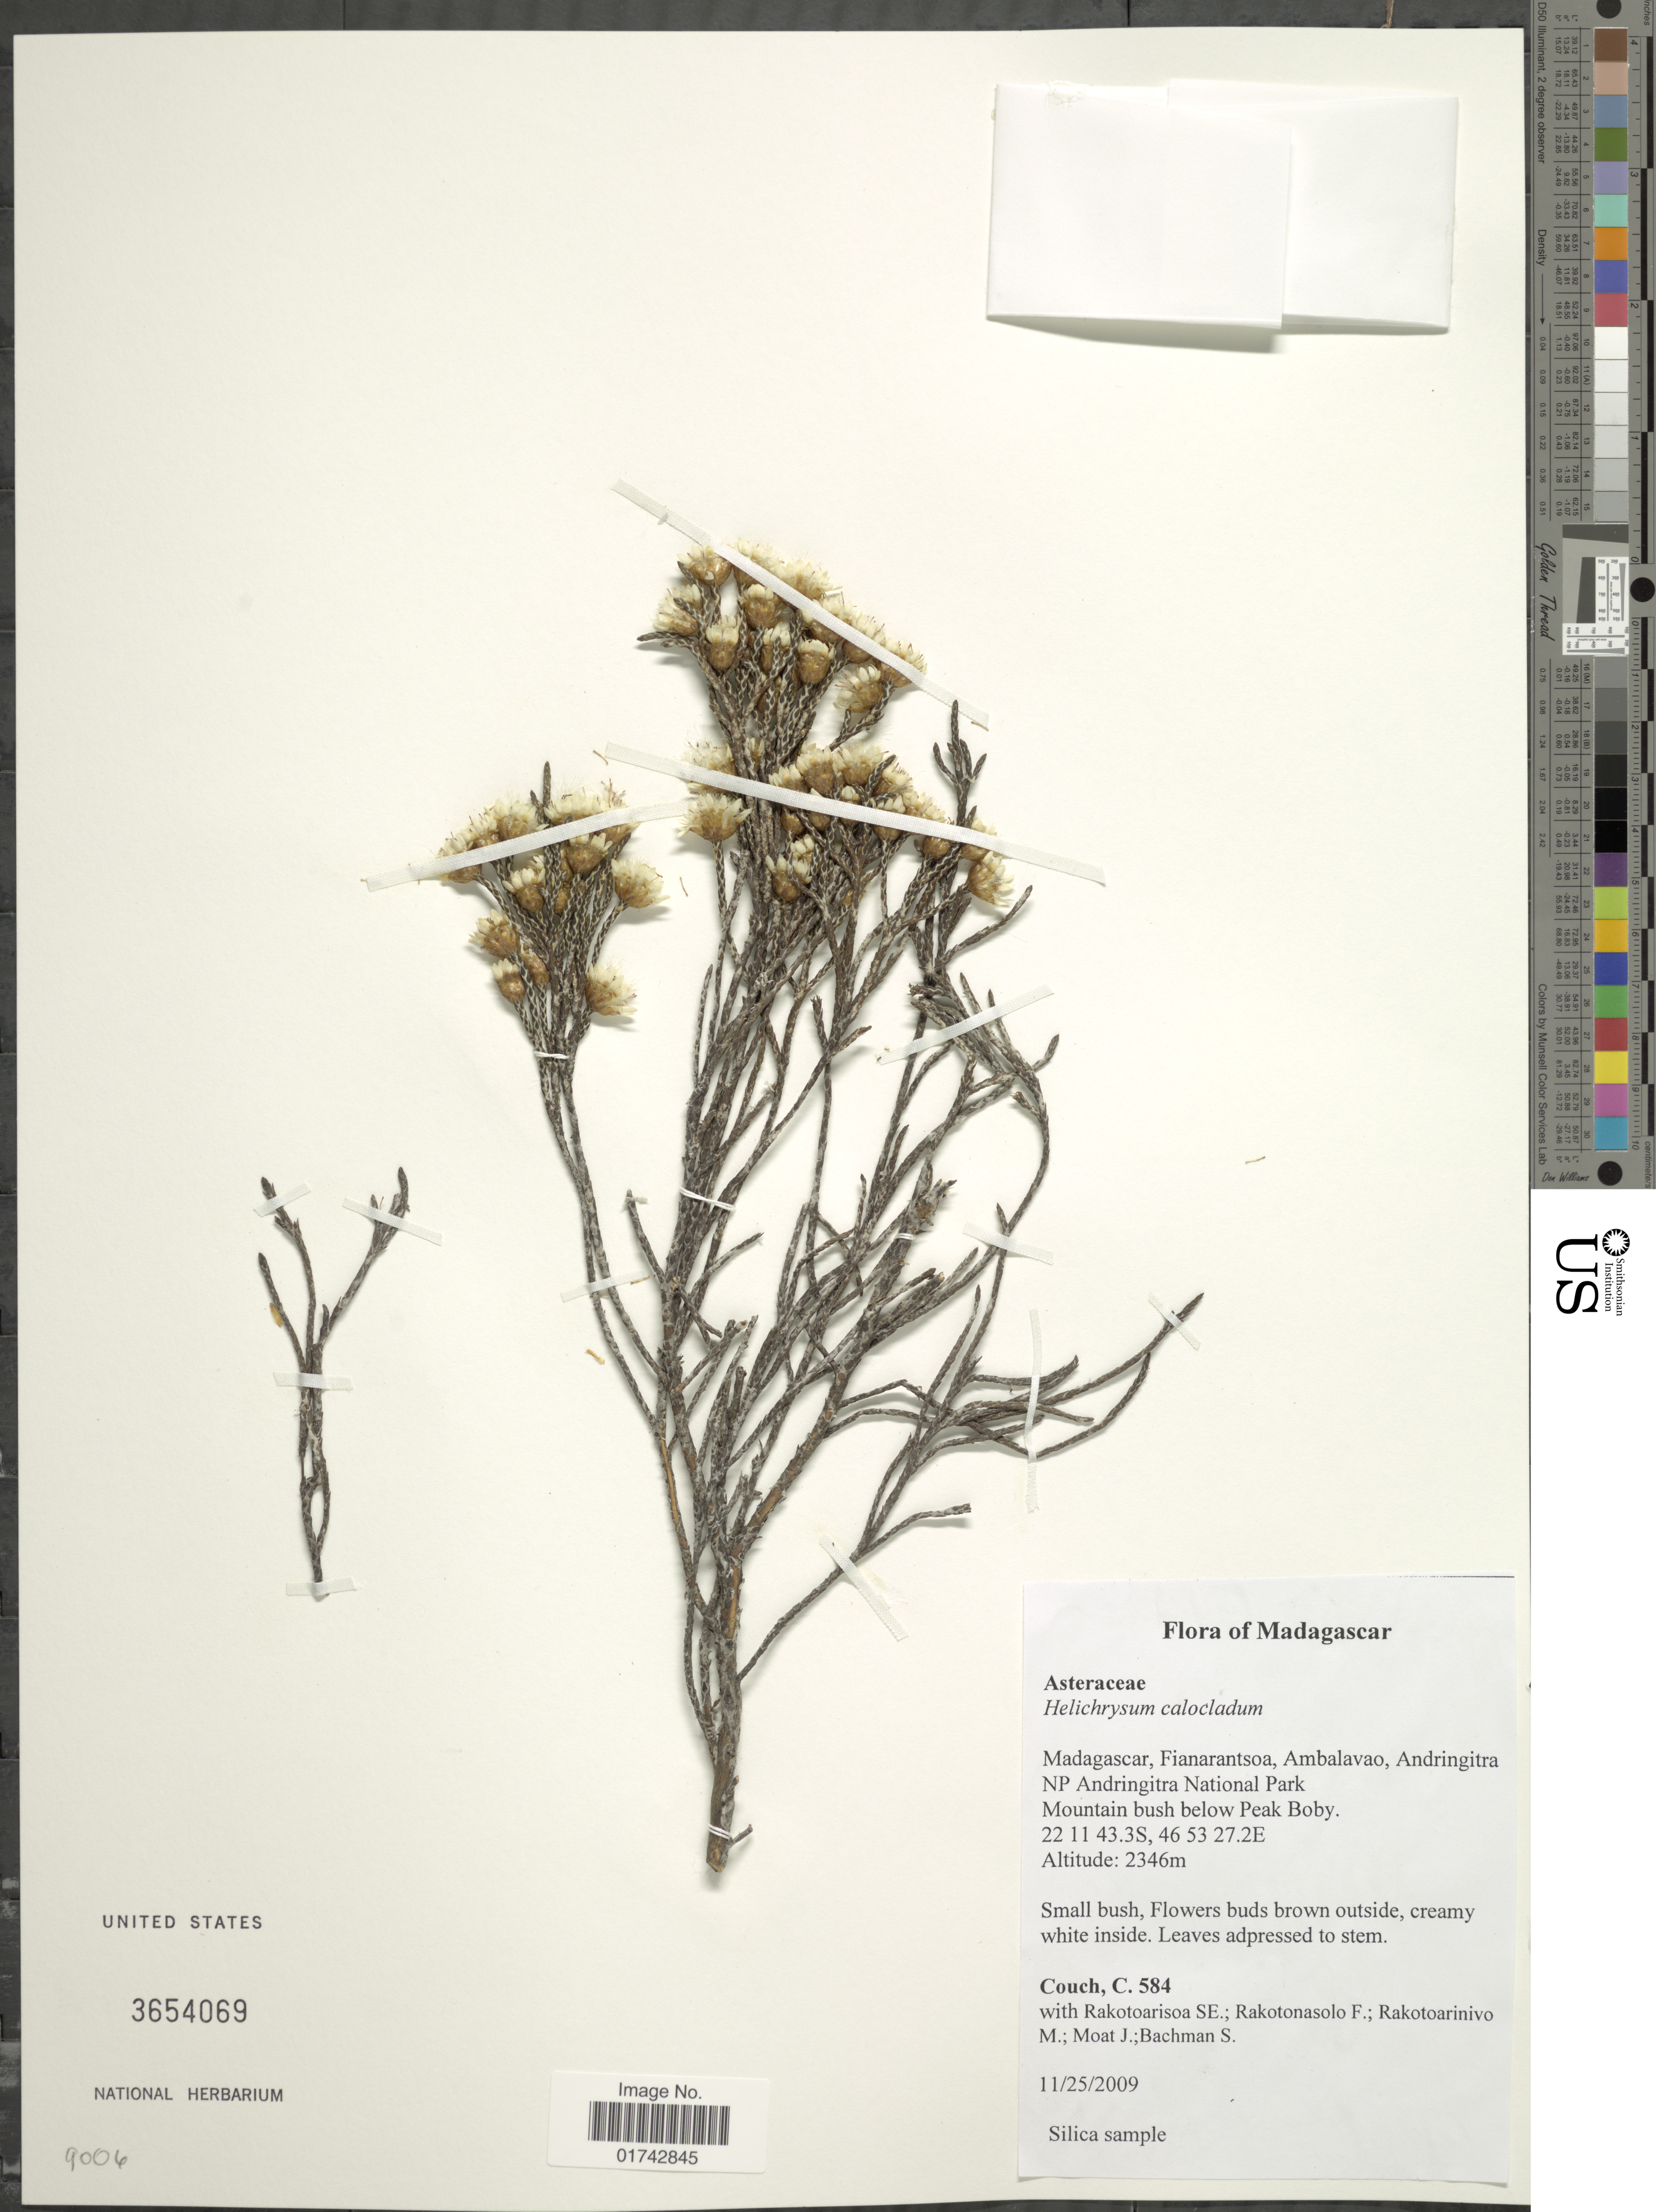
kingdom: Plantae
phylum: Tracheophyta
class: Magnoliopsida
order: Asterales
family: Asteraceae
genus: Helichrysum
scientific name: Helichrysum calocladum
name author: Humbert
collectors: C. Couch, Rakotoarisoa, F. Rakotonasolo, M. Rakotoarinivo & et al.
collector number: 584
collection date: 2009-11-25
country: Madagascar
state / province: Haute Matsiatra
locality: Ambalavoa, Andringitra NP Andringitra National Park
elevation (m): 2346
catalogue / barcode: US 3654069